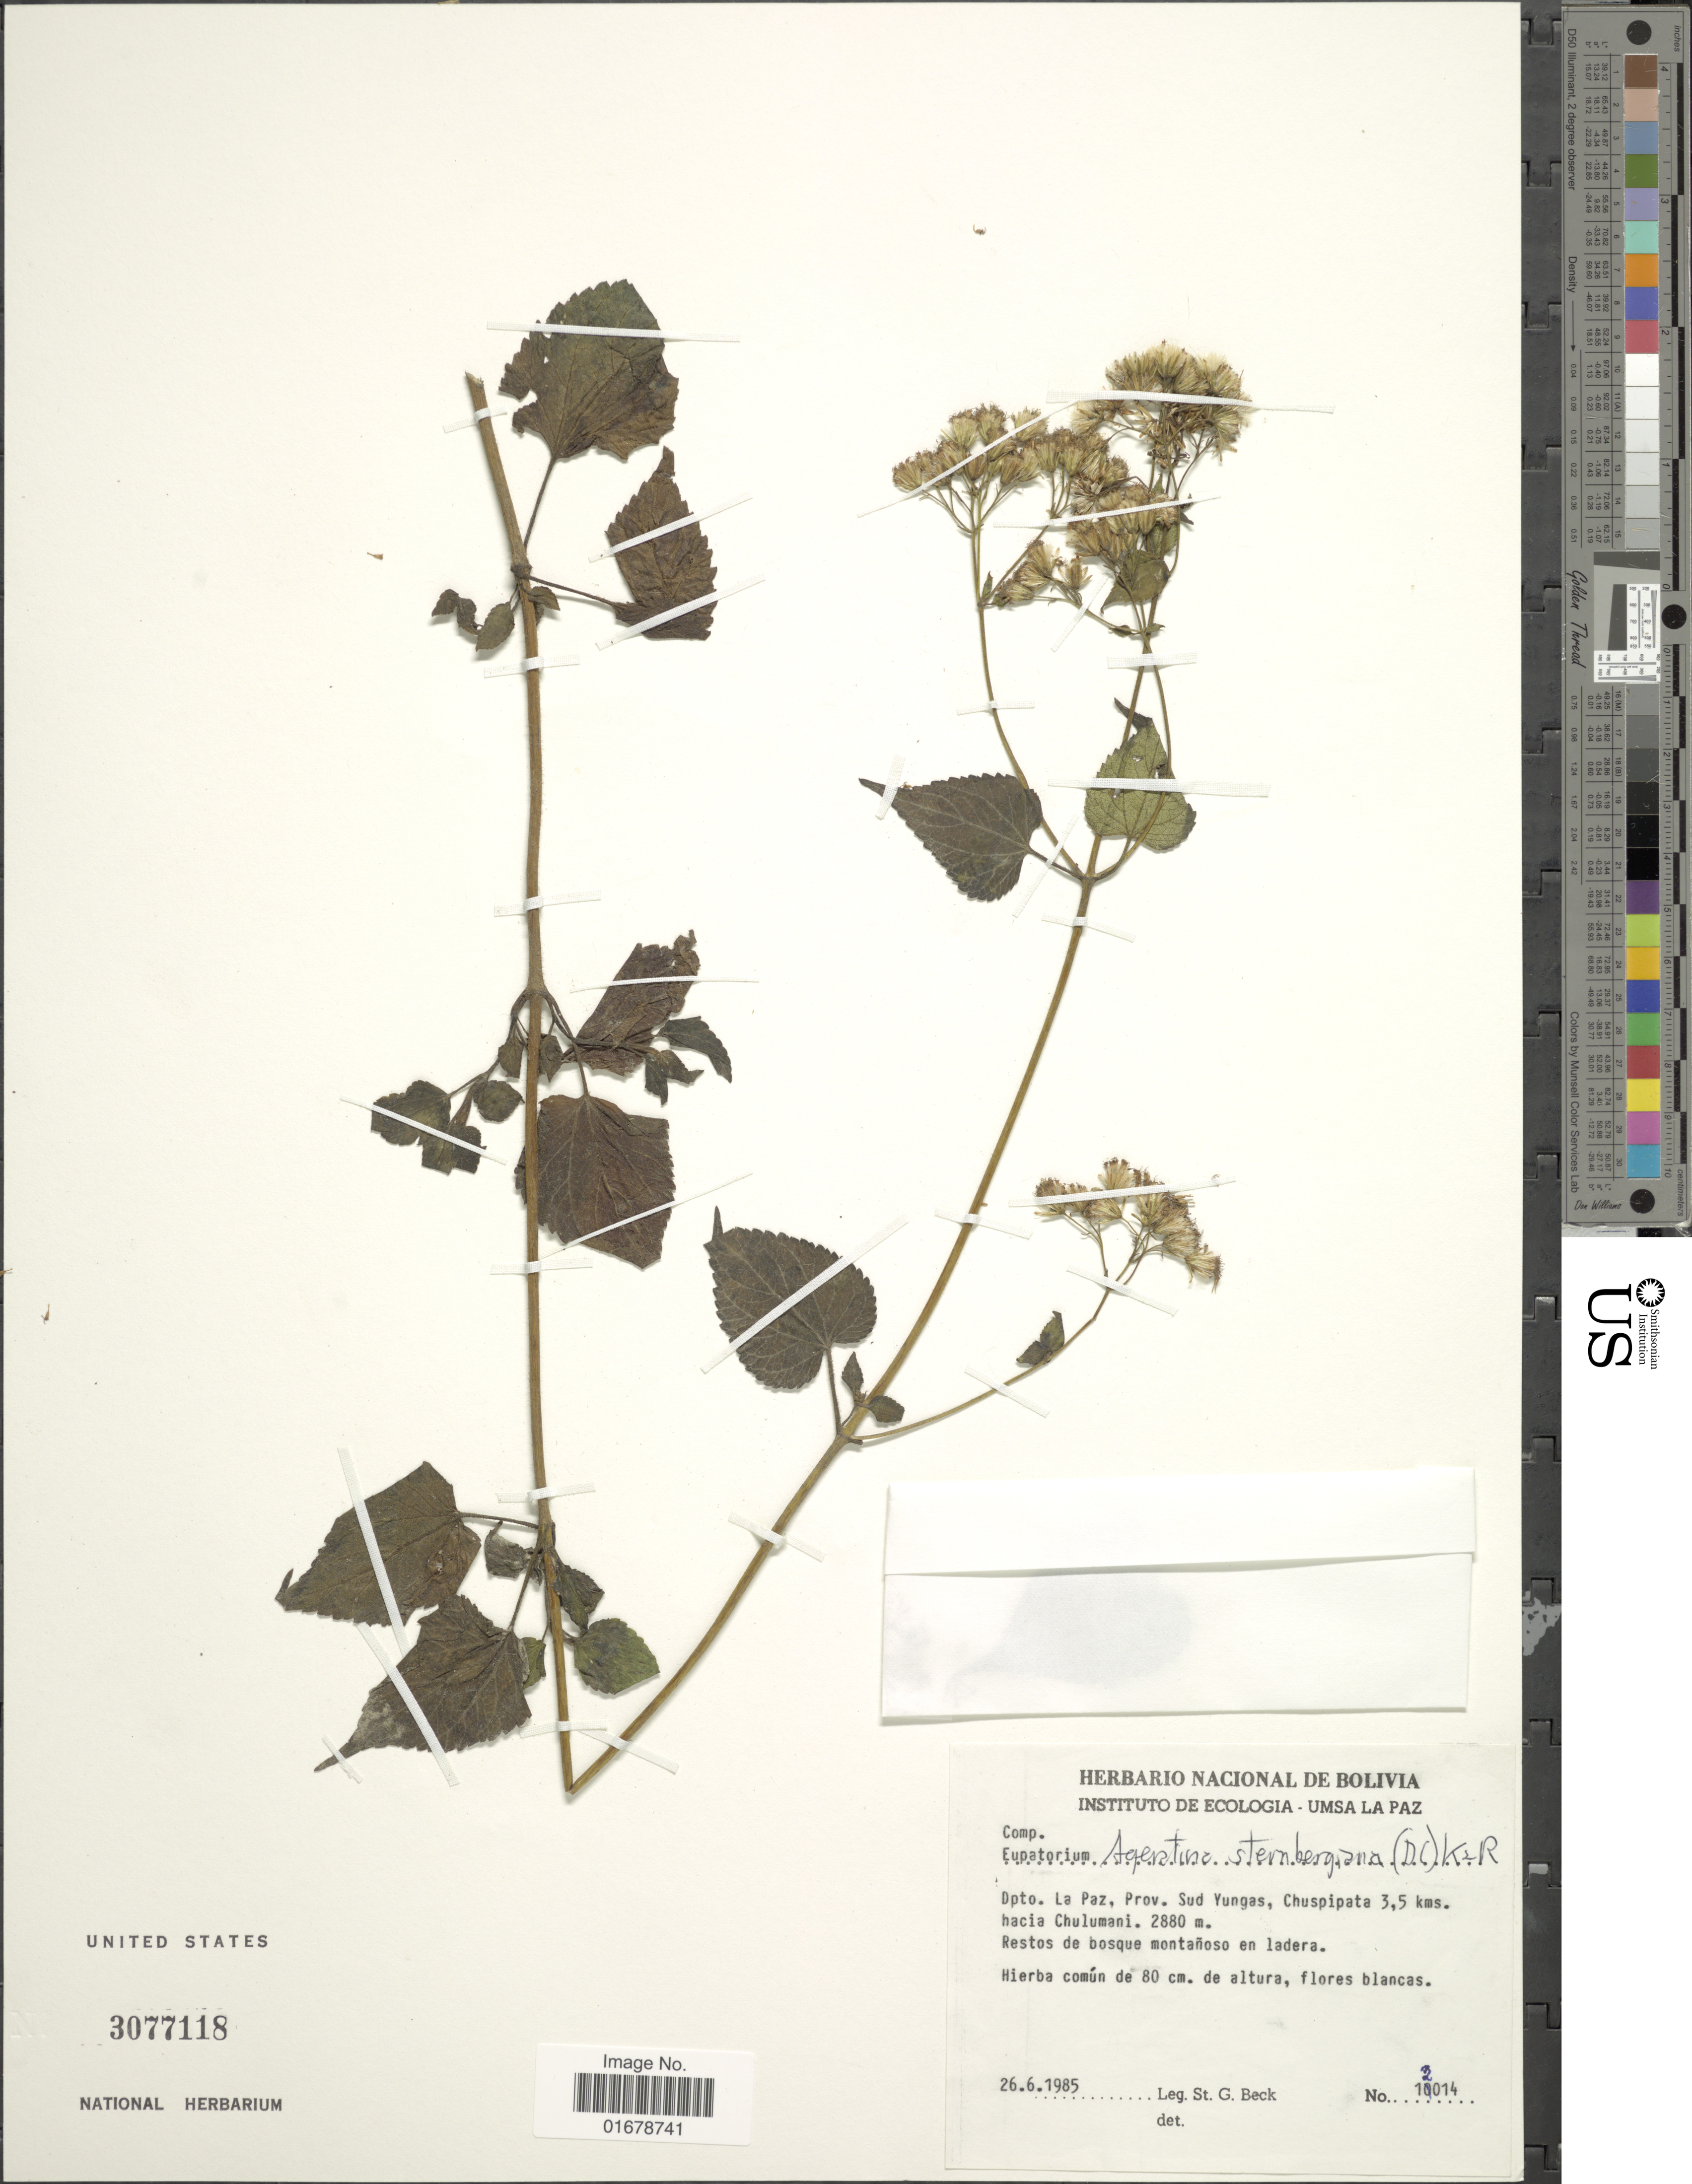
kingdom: Plantae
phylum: Tracheophyta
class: Magnoliopsida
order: Asterales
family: Asteraceae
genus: Ageratina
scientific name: Ageratina sternbergiana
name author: (DC.) R.M. King & H. Rob.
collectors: S. G. Beck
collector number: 12014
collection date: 1985-06-26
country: Bolivia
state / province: La Paz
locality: Dpto. La Paz, Prov. Sud Yungas, Chuspipata, 3.5 kms hacia Chulumani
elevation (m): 2880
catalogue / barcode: US 3077118